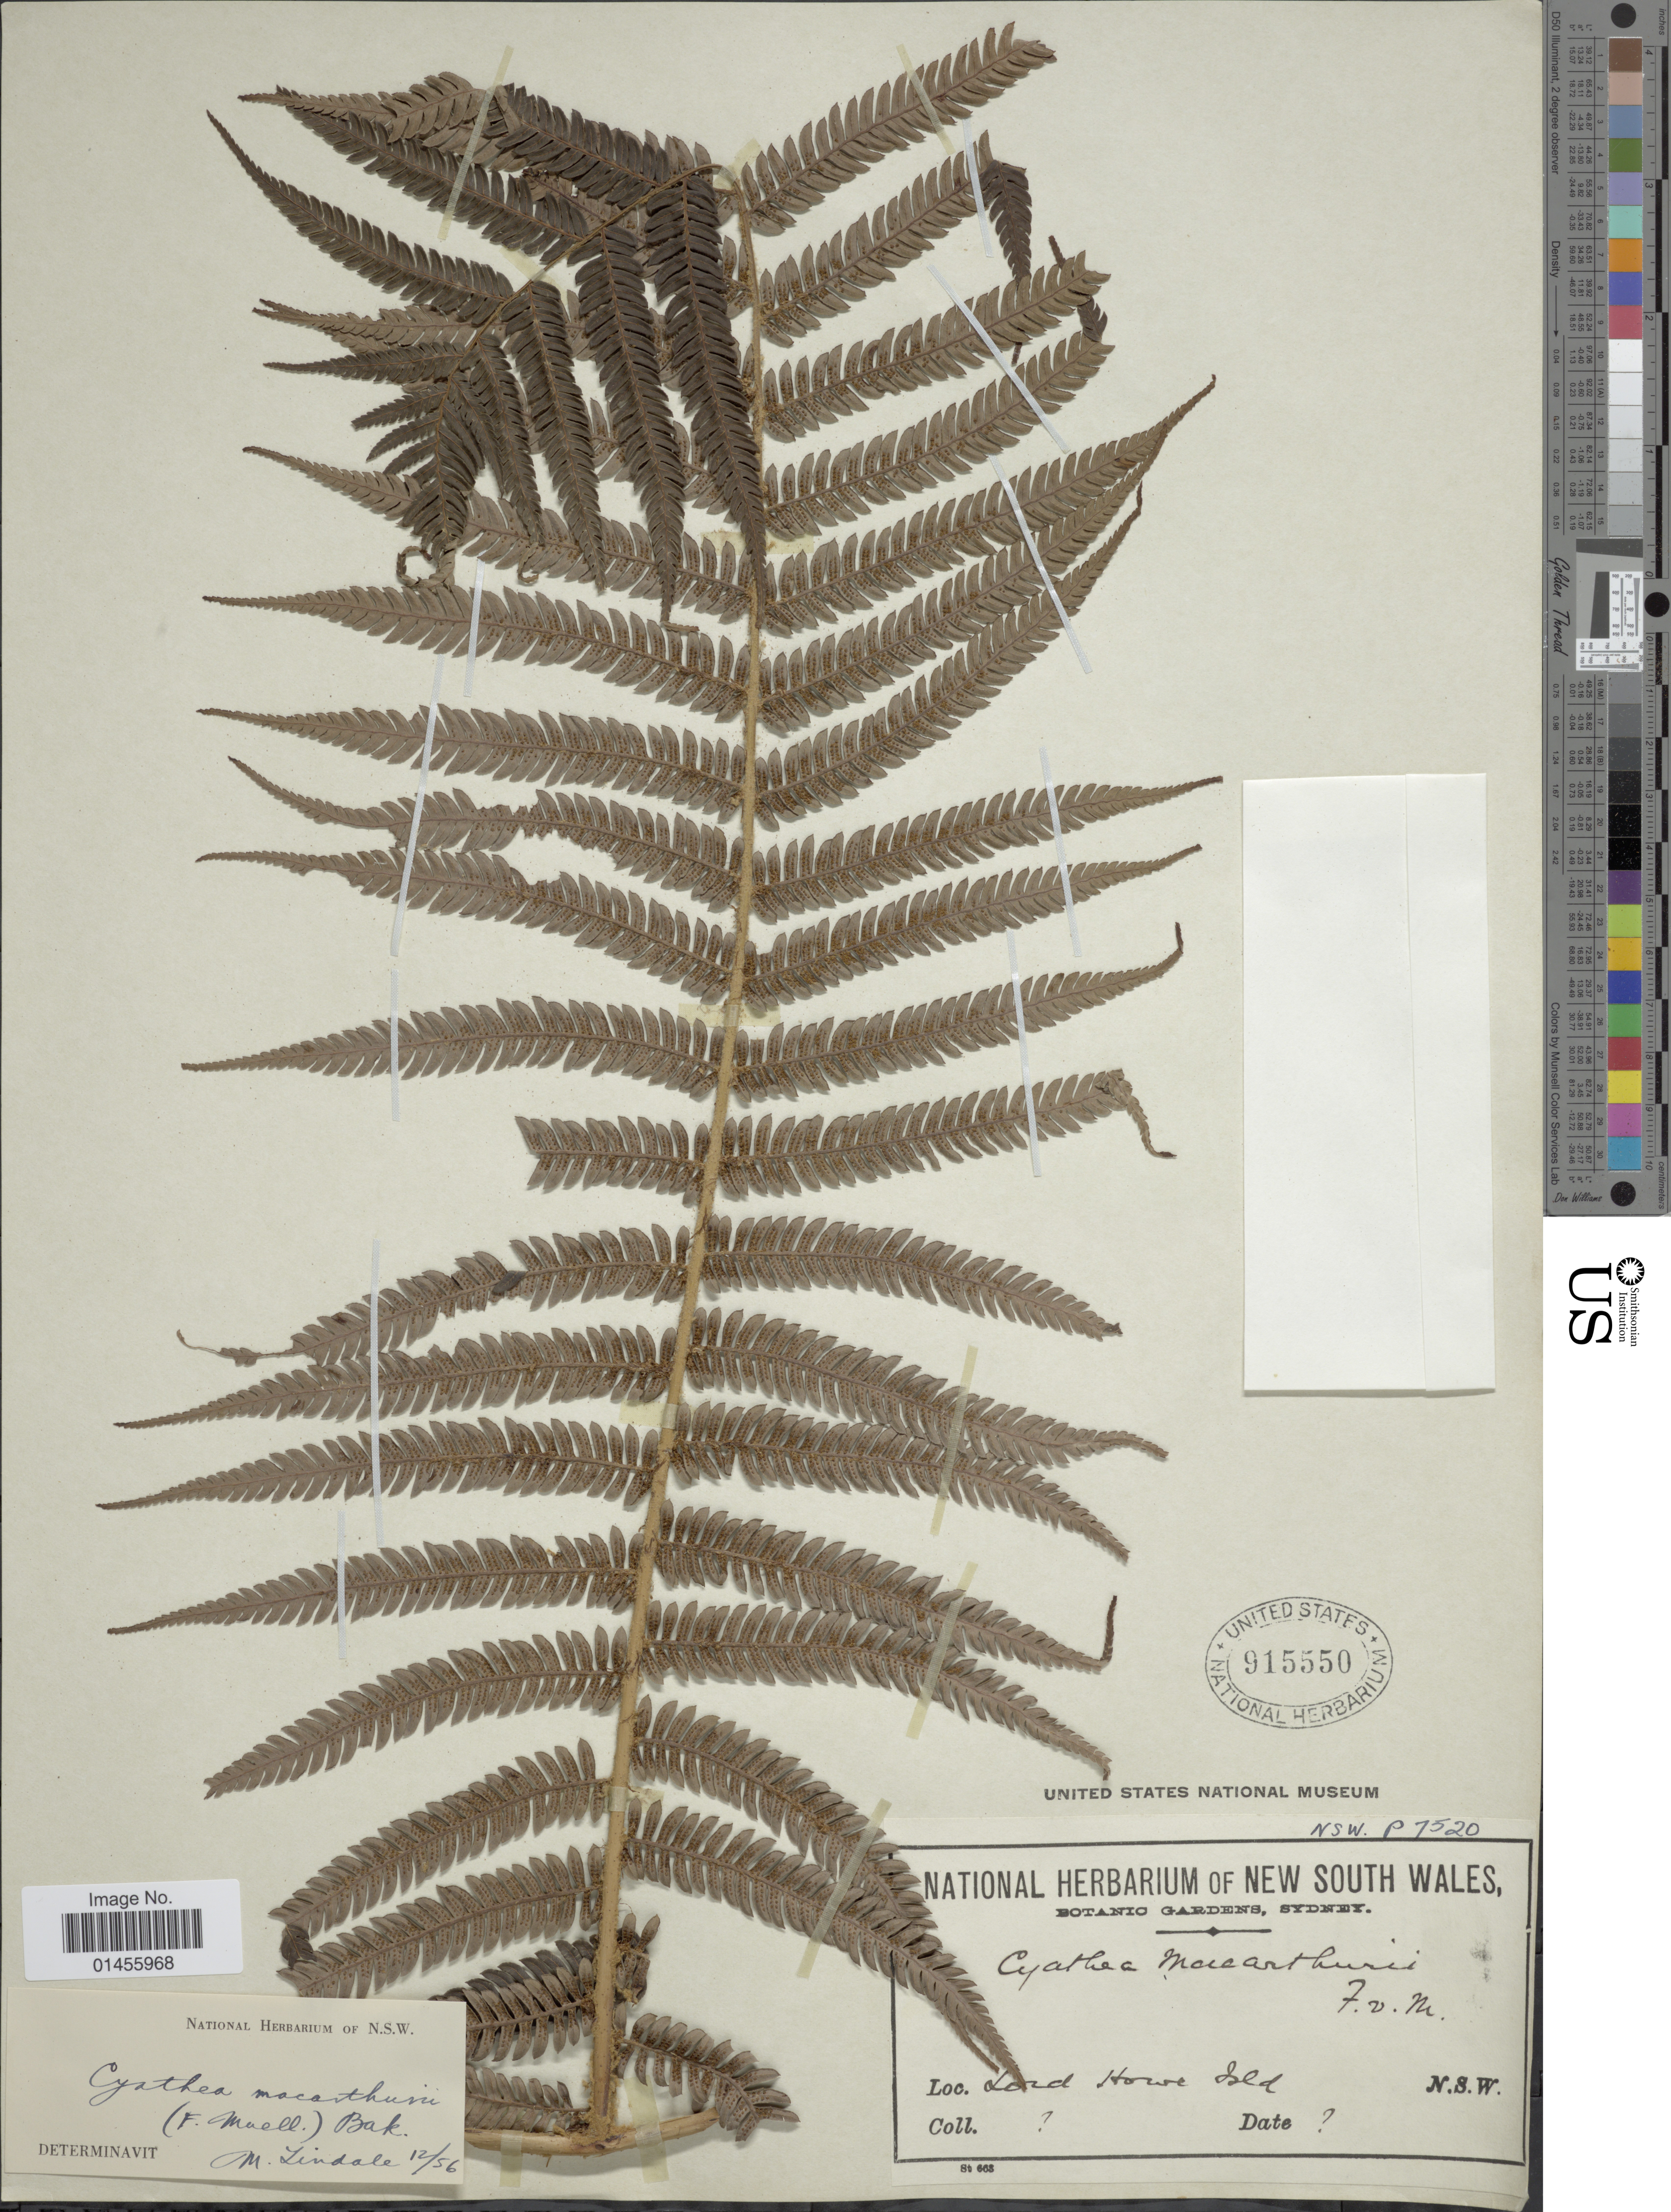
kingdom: Plantae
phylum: Tracheophyta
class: Polypodiopsida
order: Cyatheales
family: Cyatheaceae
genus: Alsophila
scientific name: Alsophila australis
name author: R. Br.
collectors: National Herbarium of New South Wales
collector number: P7520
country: Australia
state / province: New South Wales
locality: Lord Howe Island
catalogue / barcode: US 915550